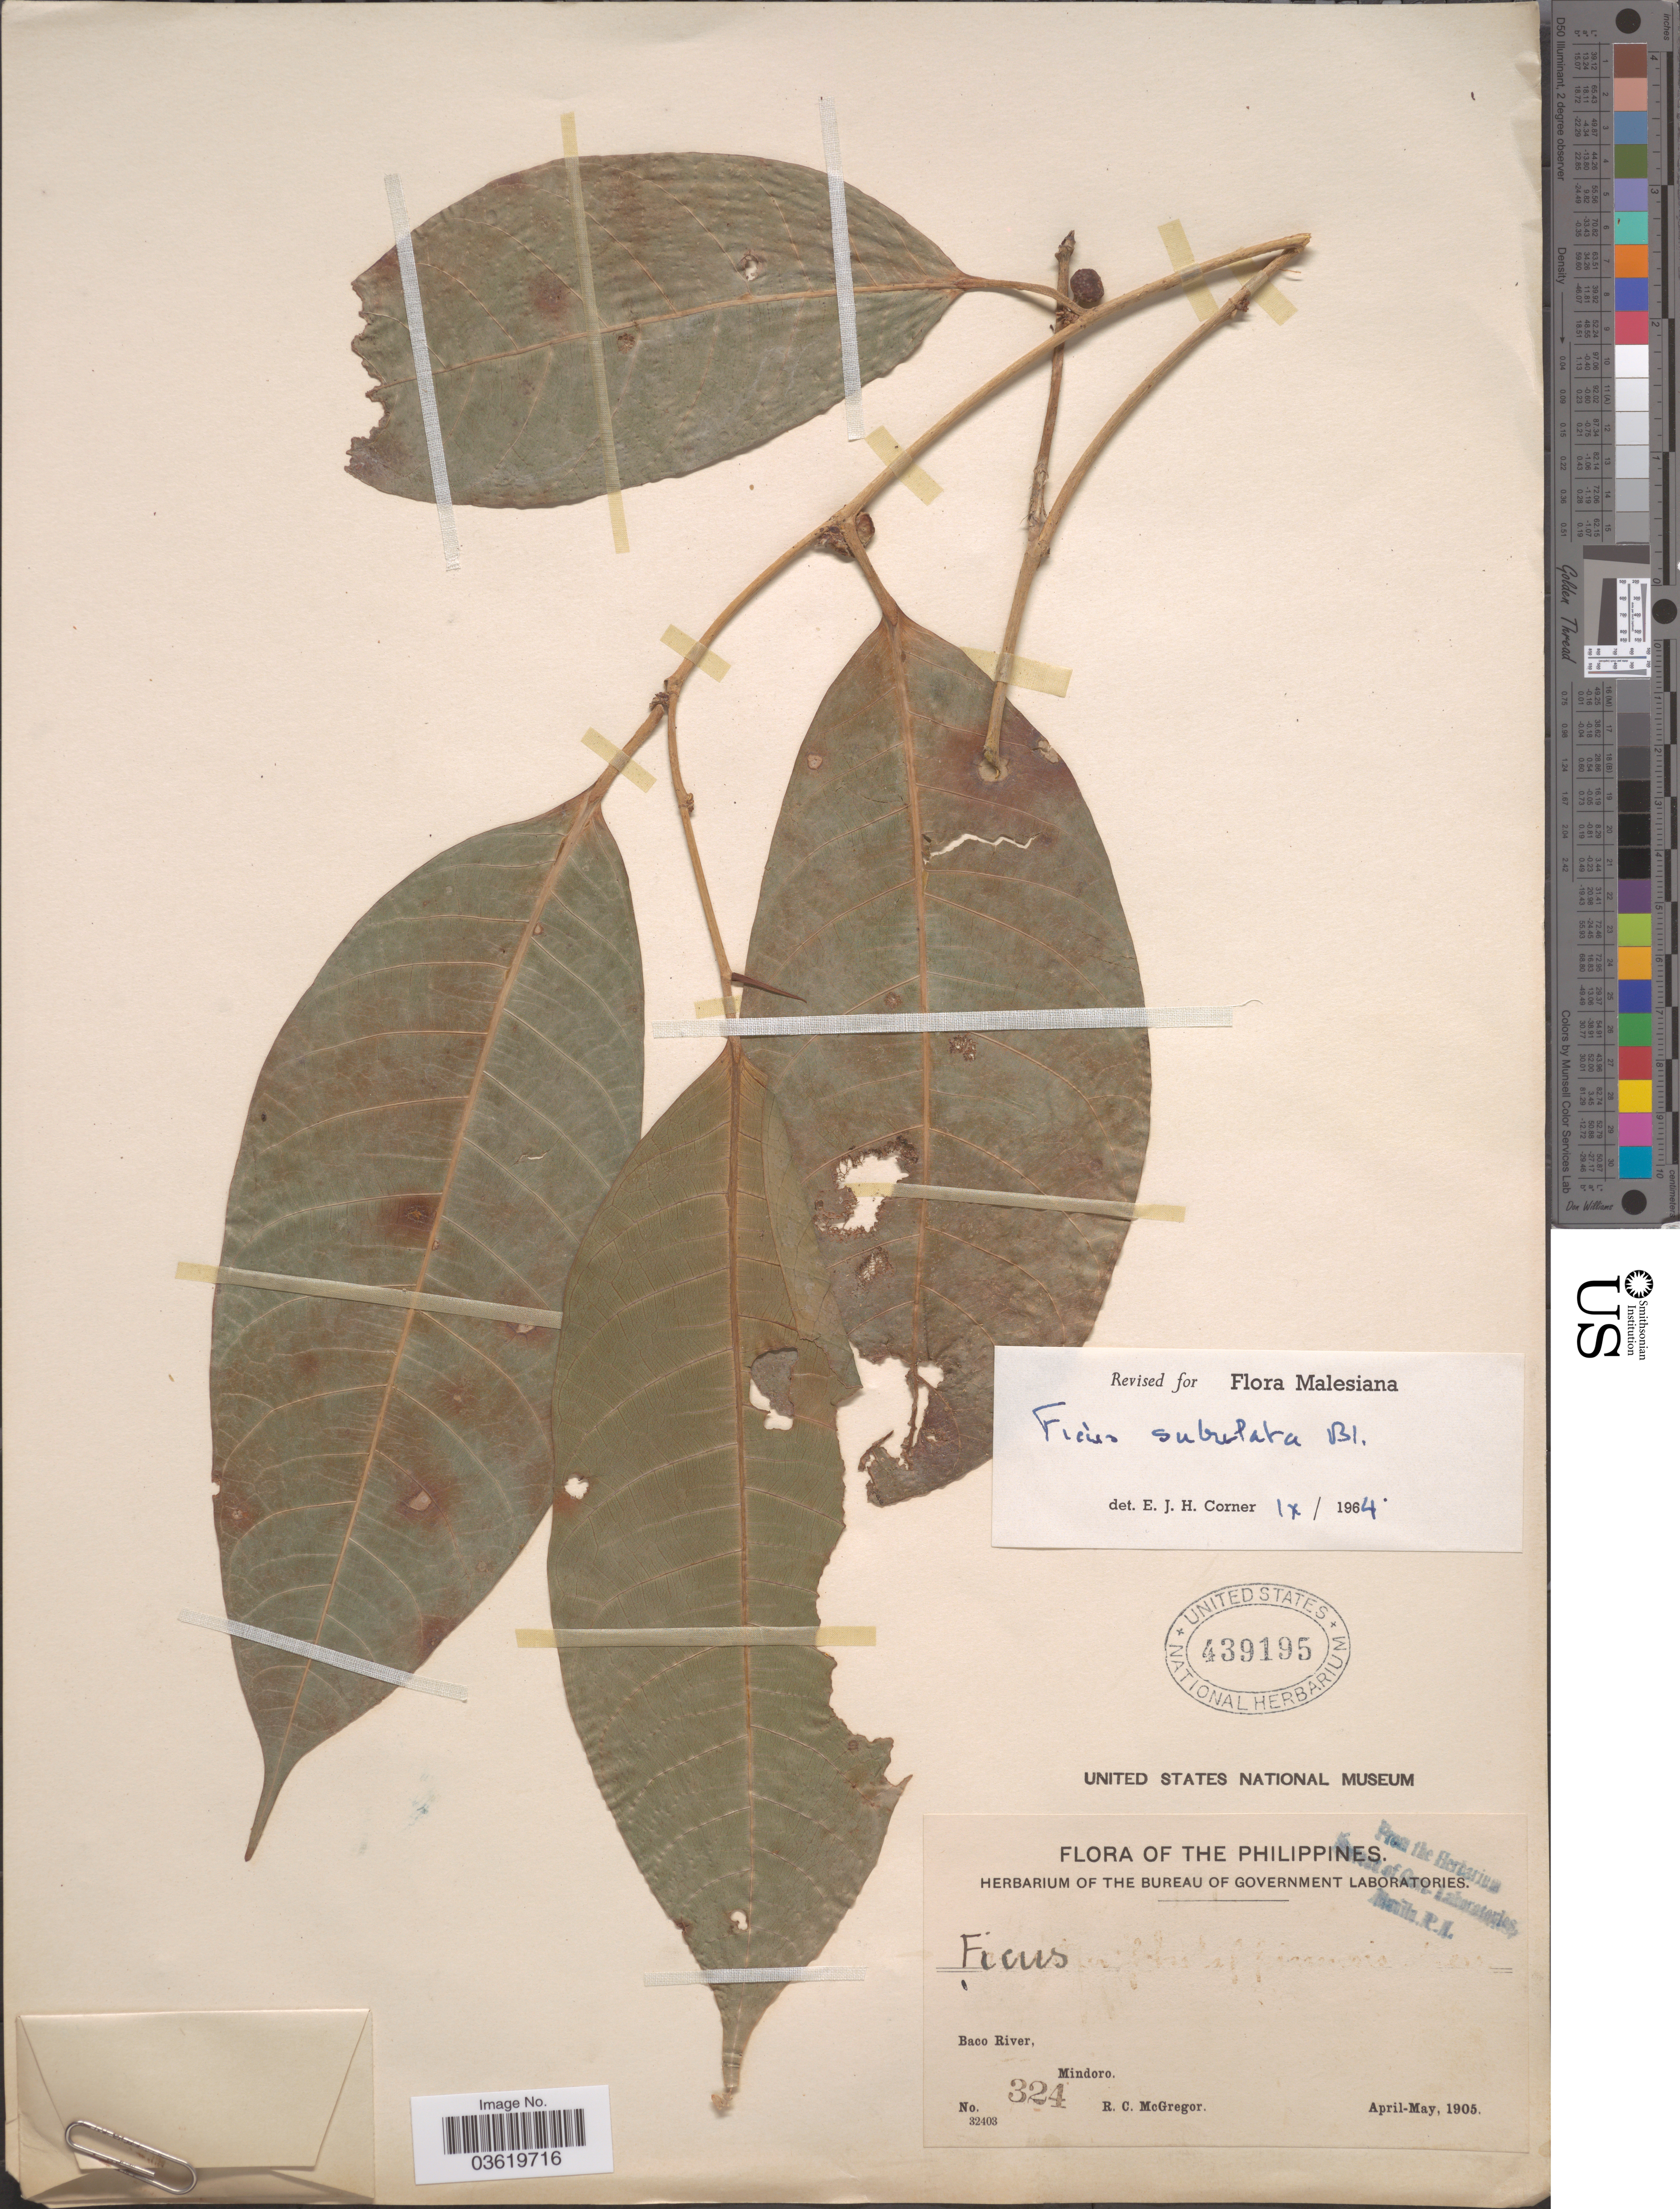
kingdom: Plantae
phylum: Tracheophyta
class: Magnoliopsida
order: Rosales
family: Moraceae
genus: Ficus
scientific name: Ficus subulata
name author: Blume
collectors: R. C. McGregor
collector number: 324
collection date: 1905-04/1905-05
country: Philippines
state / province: Mimaropa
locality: Baco River, Mindoro.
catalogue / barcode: US 439195